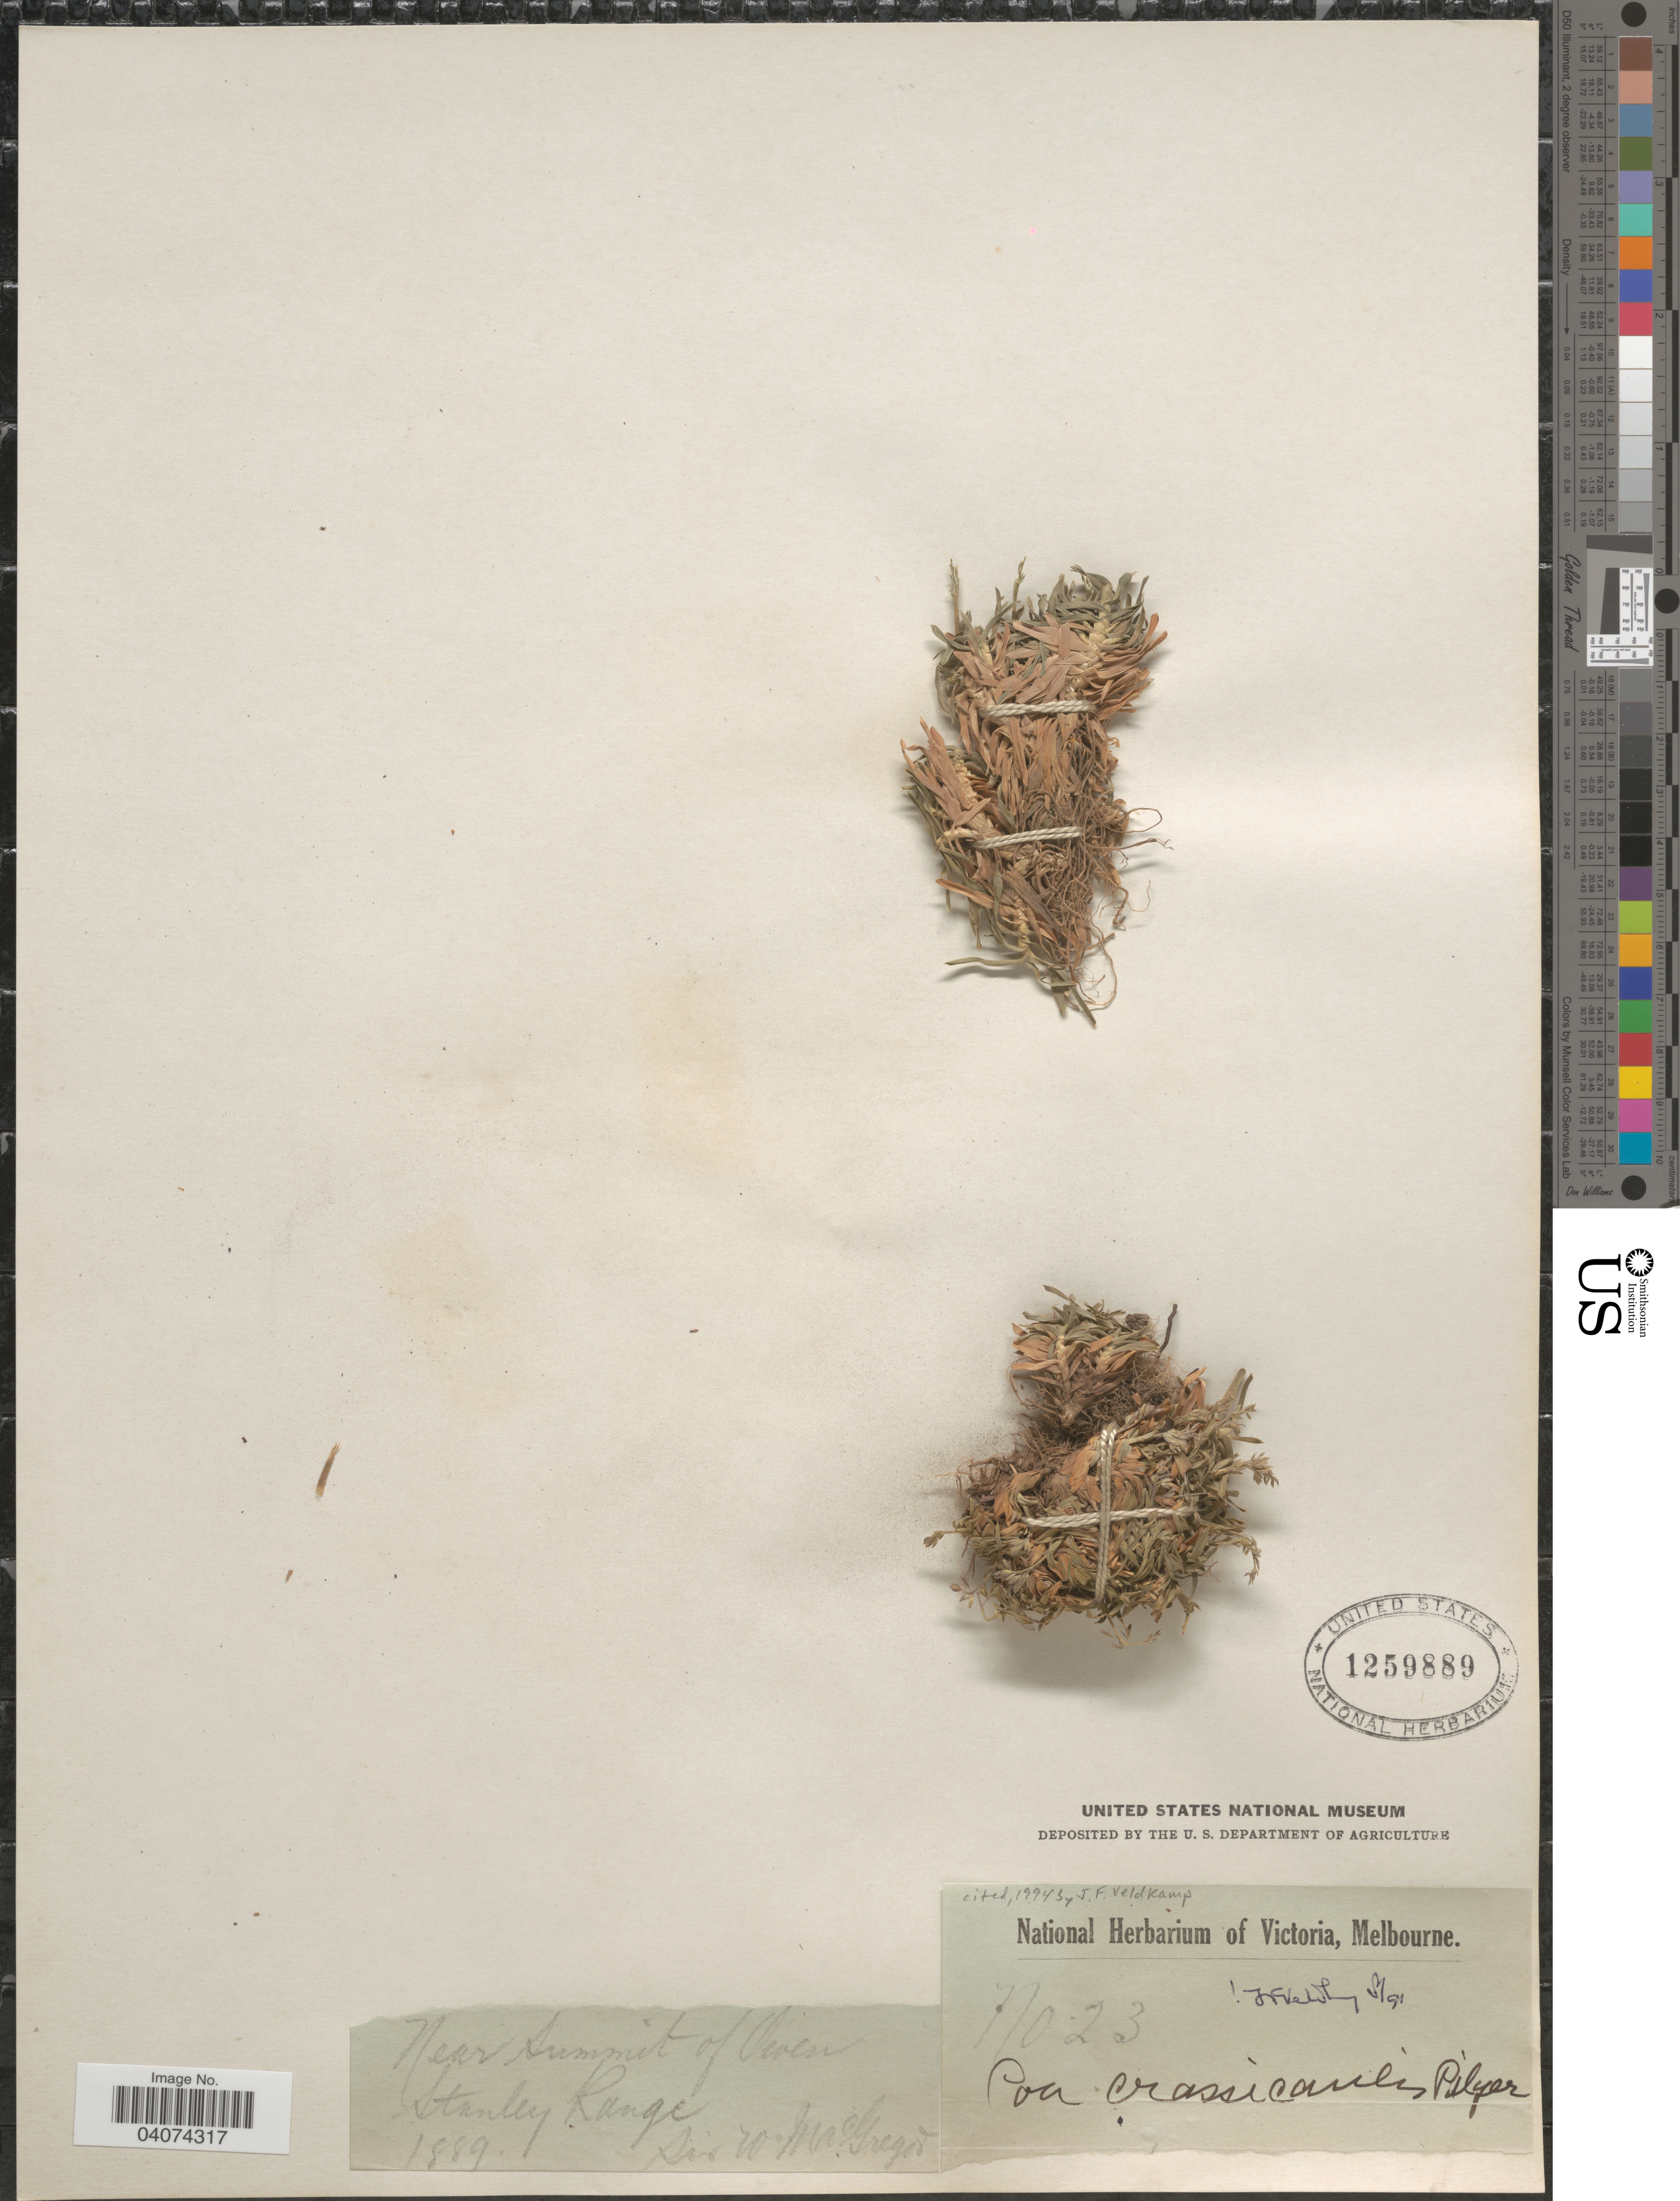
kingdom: Plantae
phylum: Tracheophyta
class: Liliopsida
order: Poales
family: Poaceae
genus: Poa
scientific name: Poa crassicaulis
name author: Pilg.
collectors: W. Macgregor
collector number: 23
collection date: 1889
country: Papua New Guinea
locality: Near Summit of Owen. Stanley Range.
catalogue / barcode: US 1259889